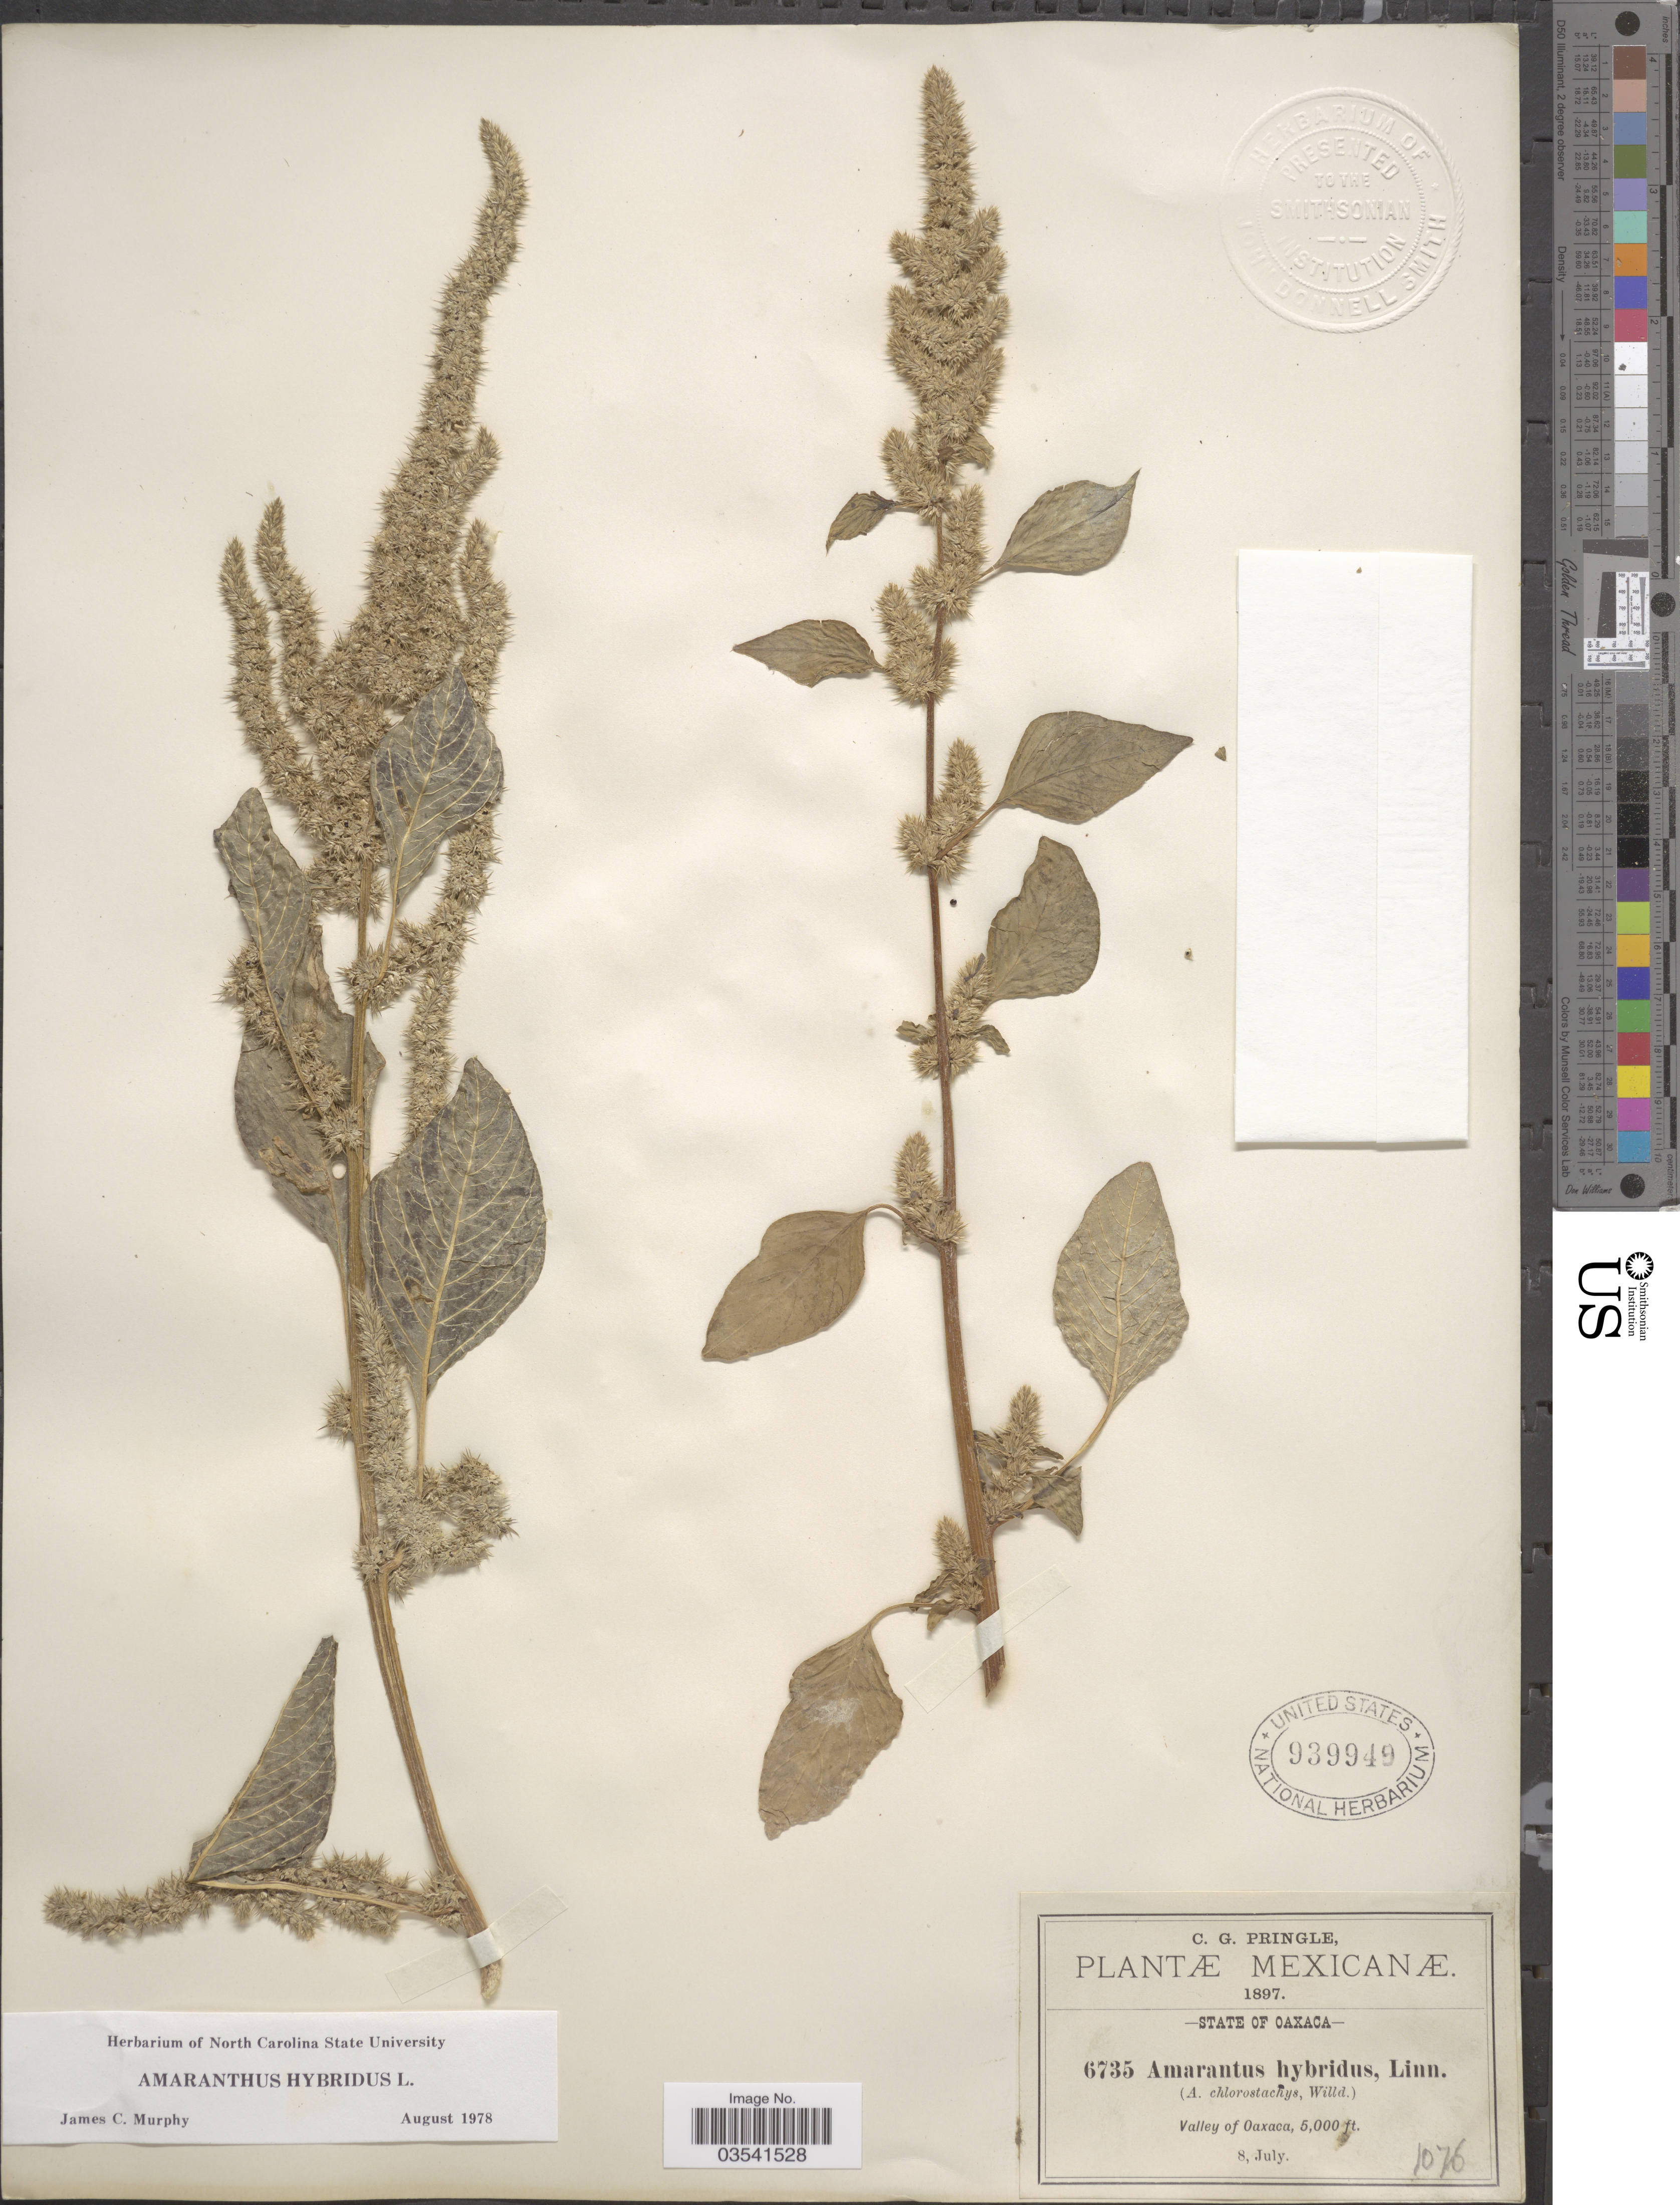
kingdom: Plantae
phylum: Tracheophyta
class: Magnoliopsida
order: Caryophyllales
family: Amaranthaceae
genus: Amaranthus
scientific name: Amaranthus hybridus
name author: L.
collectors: C. G. Pringle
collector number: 6735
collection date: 1897-07-08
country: Mexico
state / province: Oaxaca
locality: Valley of Oaxaca.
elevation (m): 1524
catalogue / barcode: US 939949